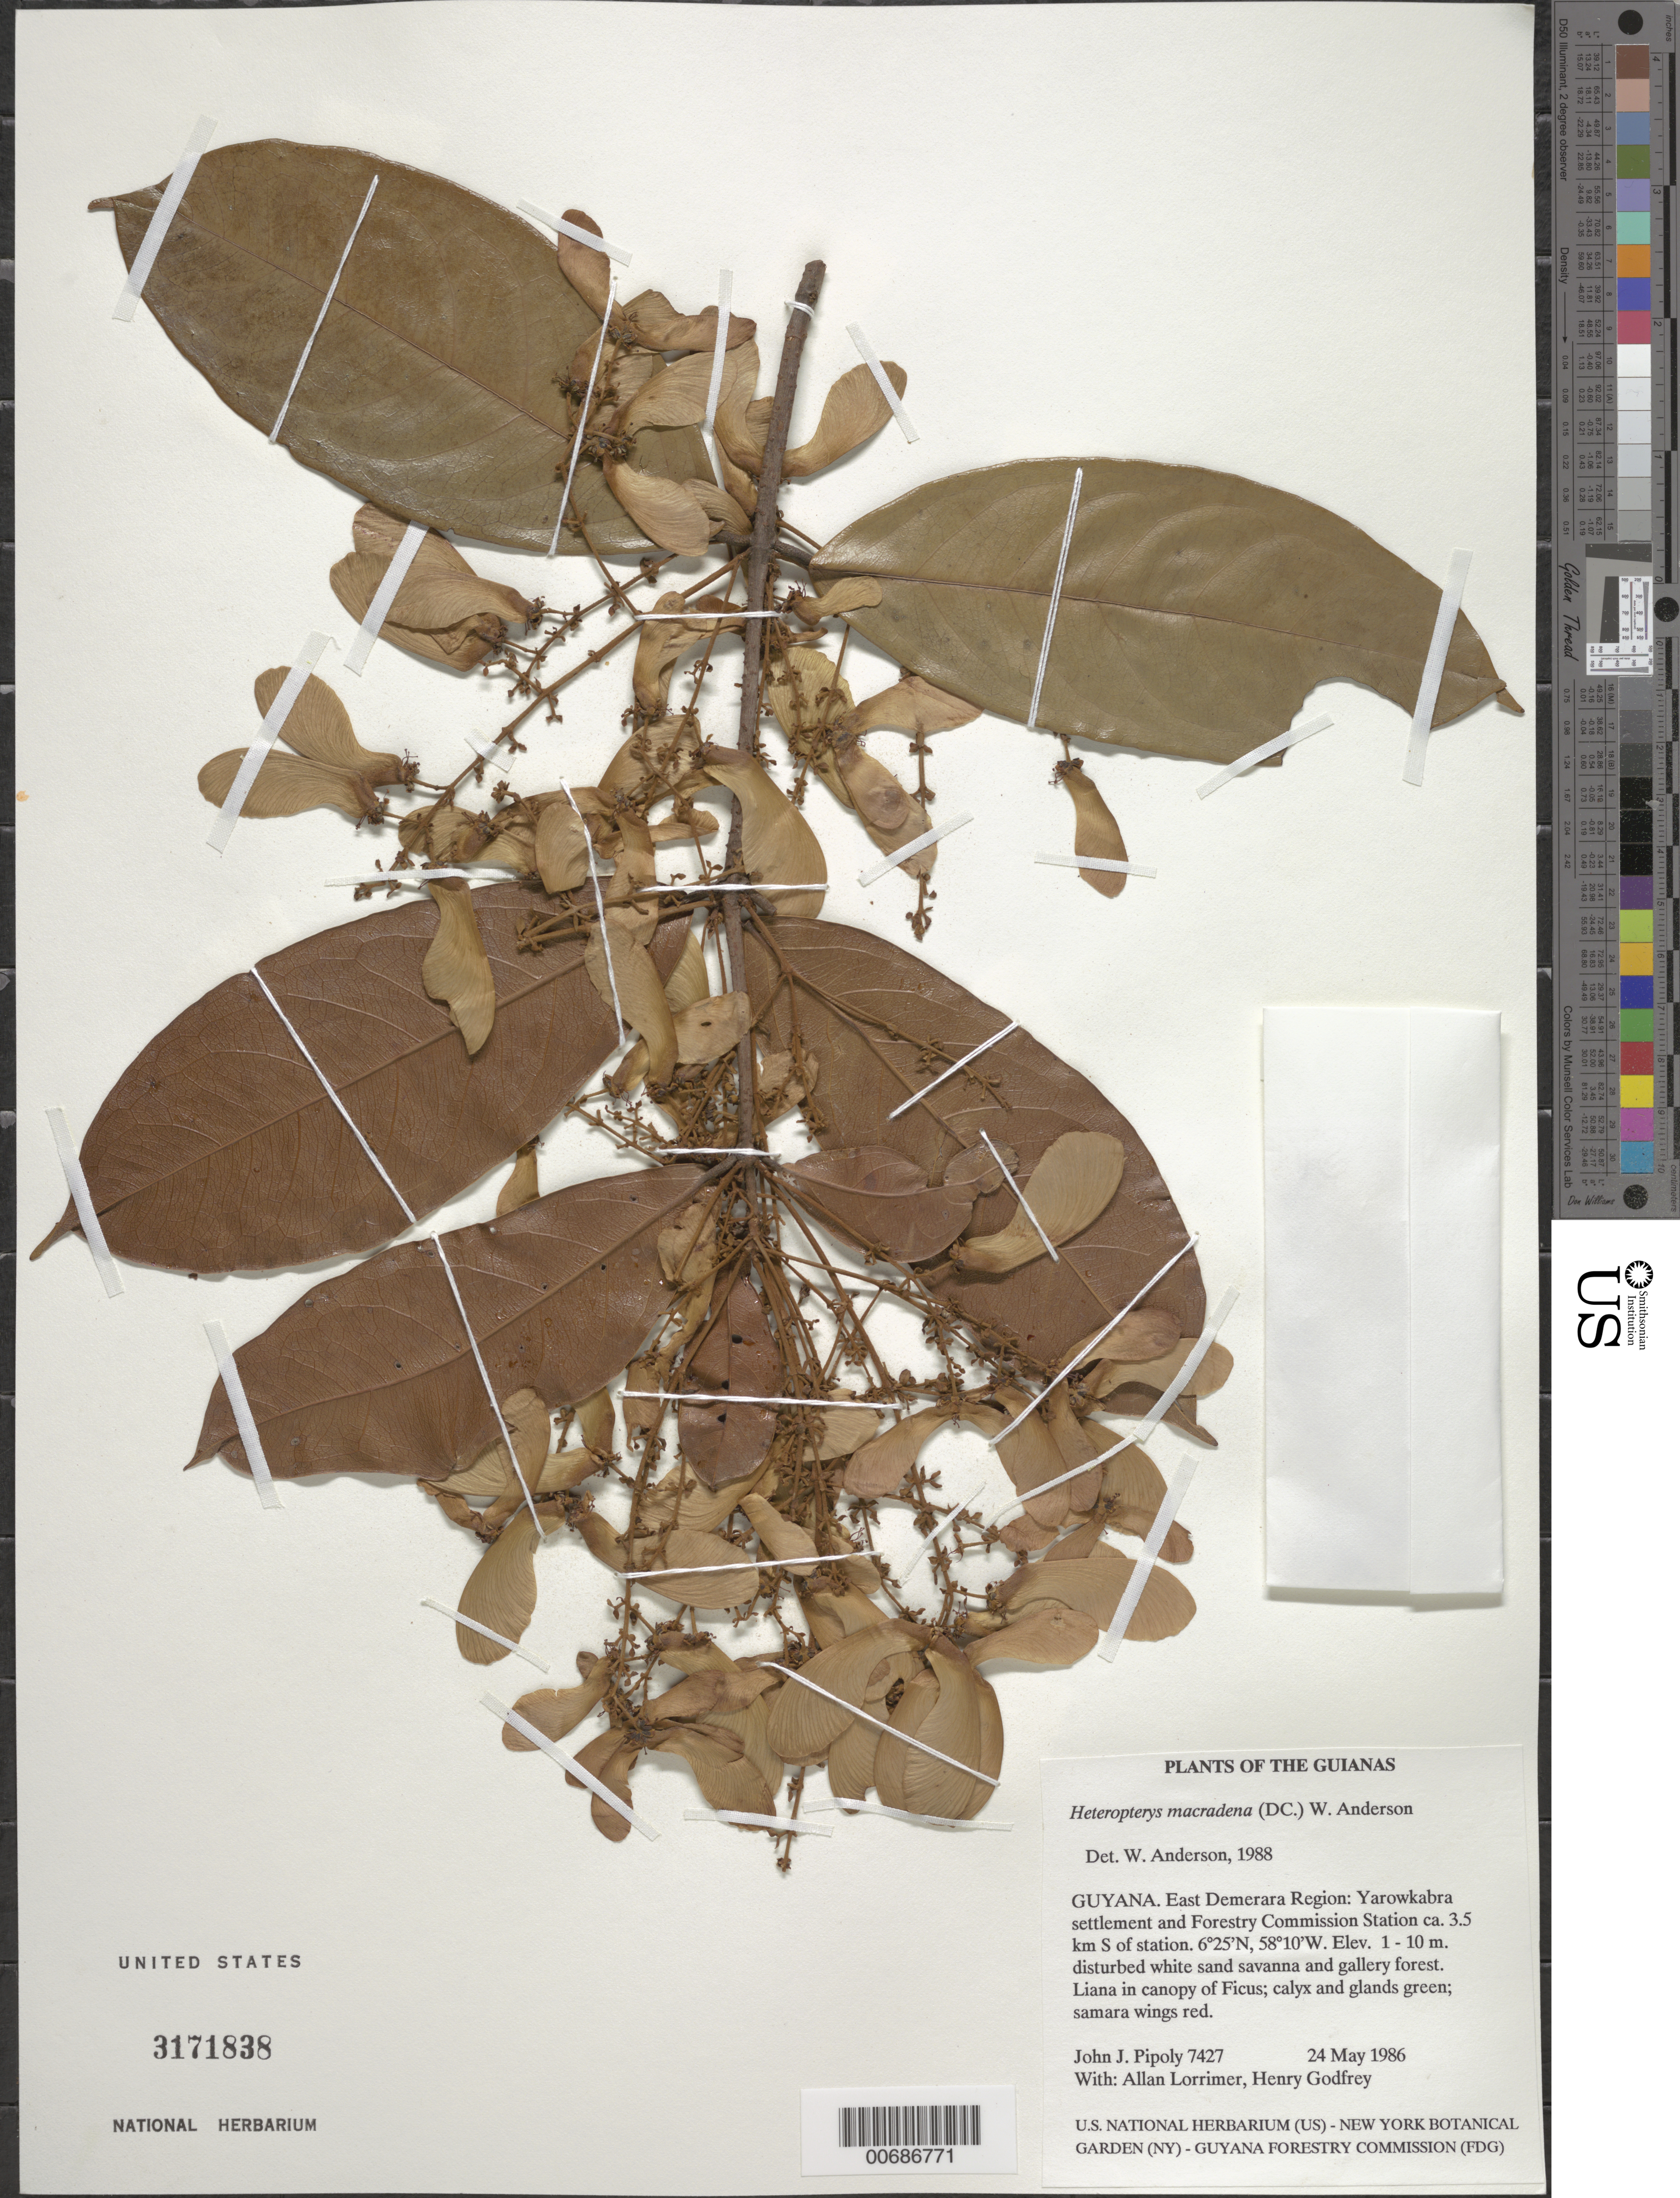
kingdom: Plantae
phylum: Tracheophyta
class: Magnoliopsida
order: Malpighiales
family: Malpighiaceae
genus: Heteropterys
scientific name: Heteropterys macradena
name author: (DC.) W.R. Anderson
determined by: Anderson, W. R., (MICH), University of Michigan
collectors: J. J. Pipoly, A. Lorrimer & H. Godfrey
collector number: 7427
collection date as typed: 24 May 1986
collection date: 1986-05-24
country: Guyana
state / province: Demerara-Mahaica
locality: Yarowkabra settlement and Forestry Commission Station ca. 3.5 km S of station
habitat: Disturbed white sand savanna and gallery forest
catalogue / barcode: US 3171838